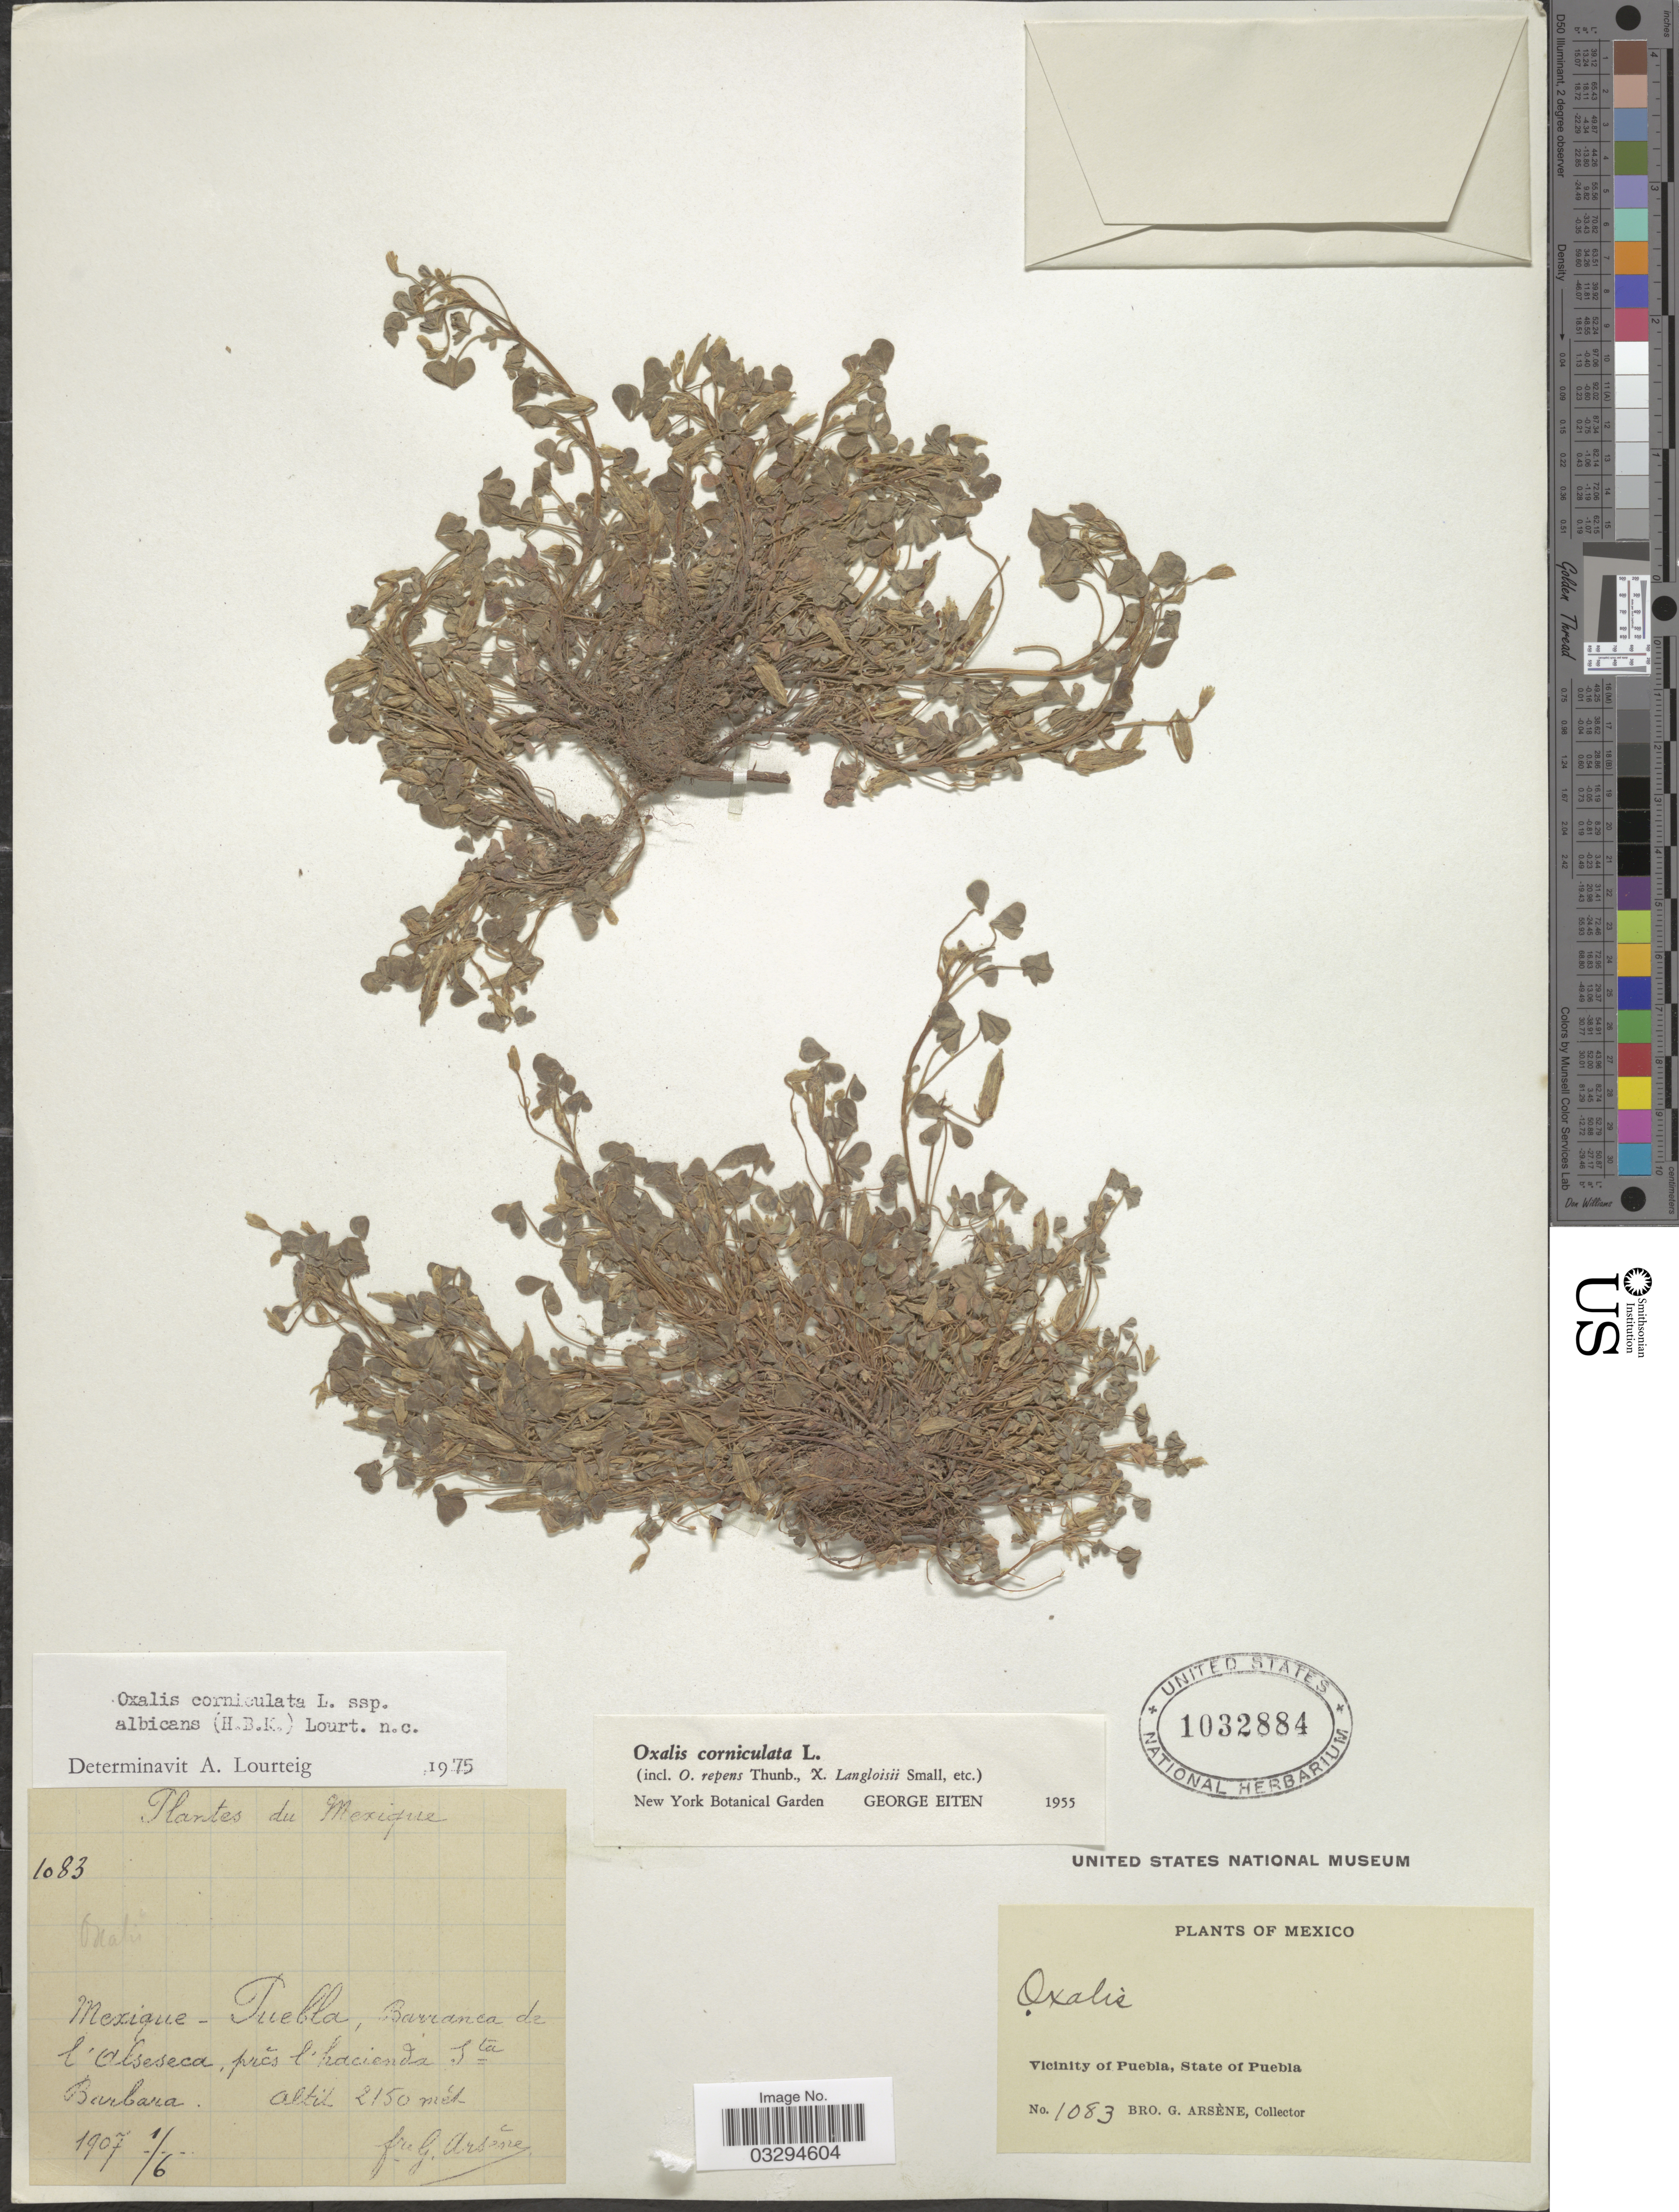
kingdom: Plantae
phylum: Tracheophyta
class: Magnoliopsida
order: Oxalidales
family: Oxalidaceae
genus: Oxalis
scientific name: Oxalis corniculata subsp. albicans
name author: (Kunth) Lourteig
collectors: Bro. G. Arsène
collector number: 1083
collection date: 1907-06-01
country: Mexico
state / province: Puebla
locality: Barranca de l'Alseseca, prés l'hacienda Sta Barbara. Vicinity of Puebla.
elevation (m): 2150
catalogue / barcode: US 1032884